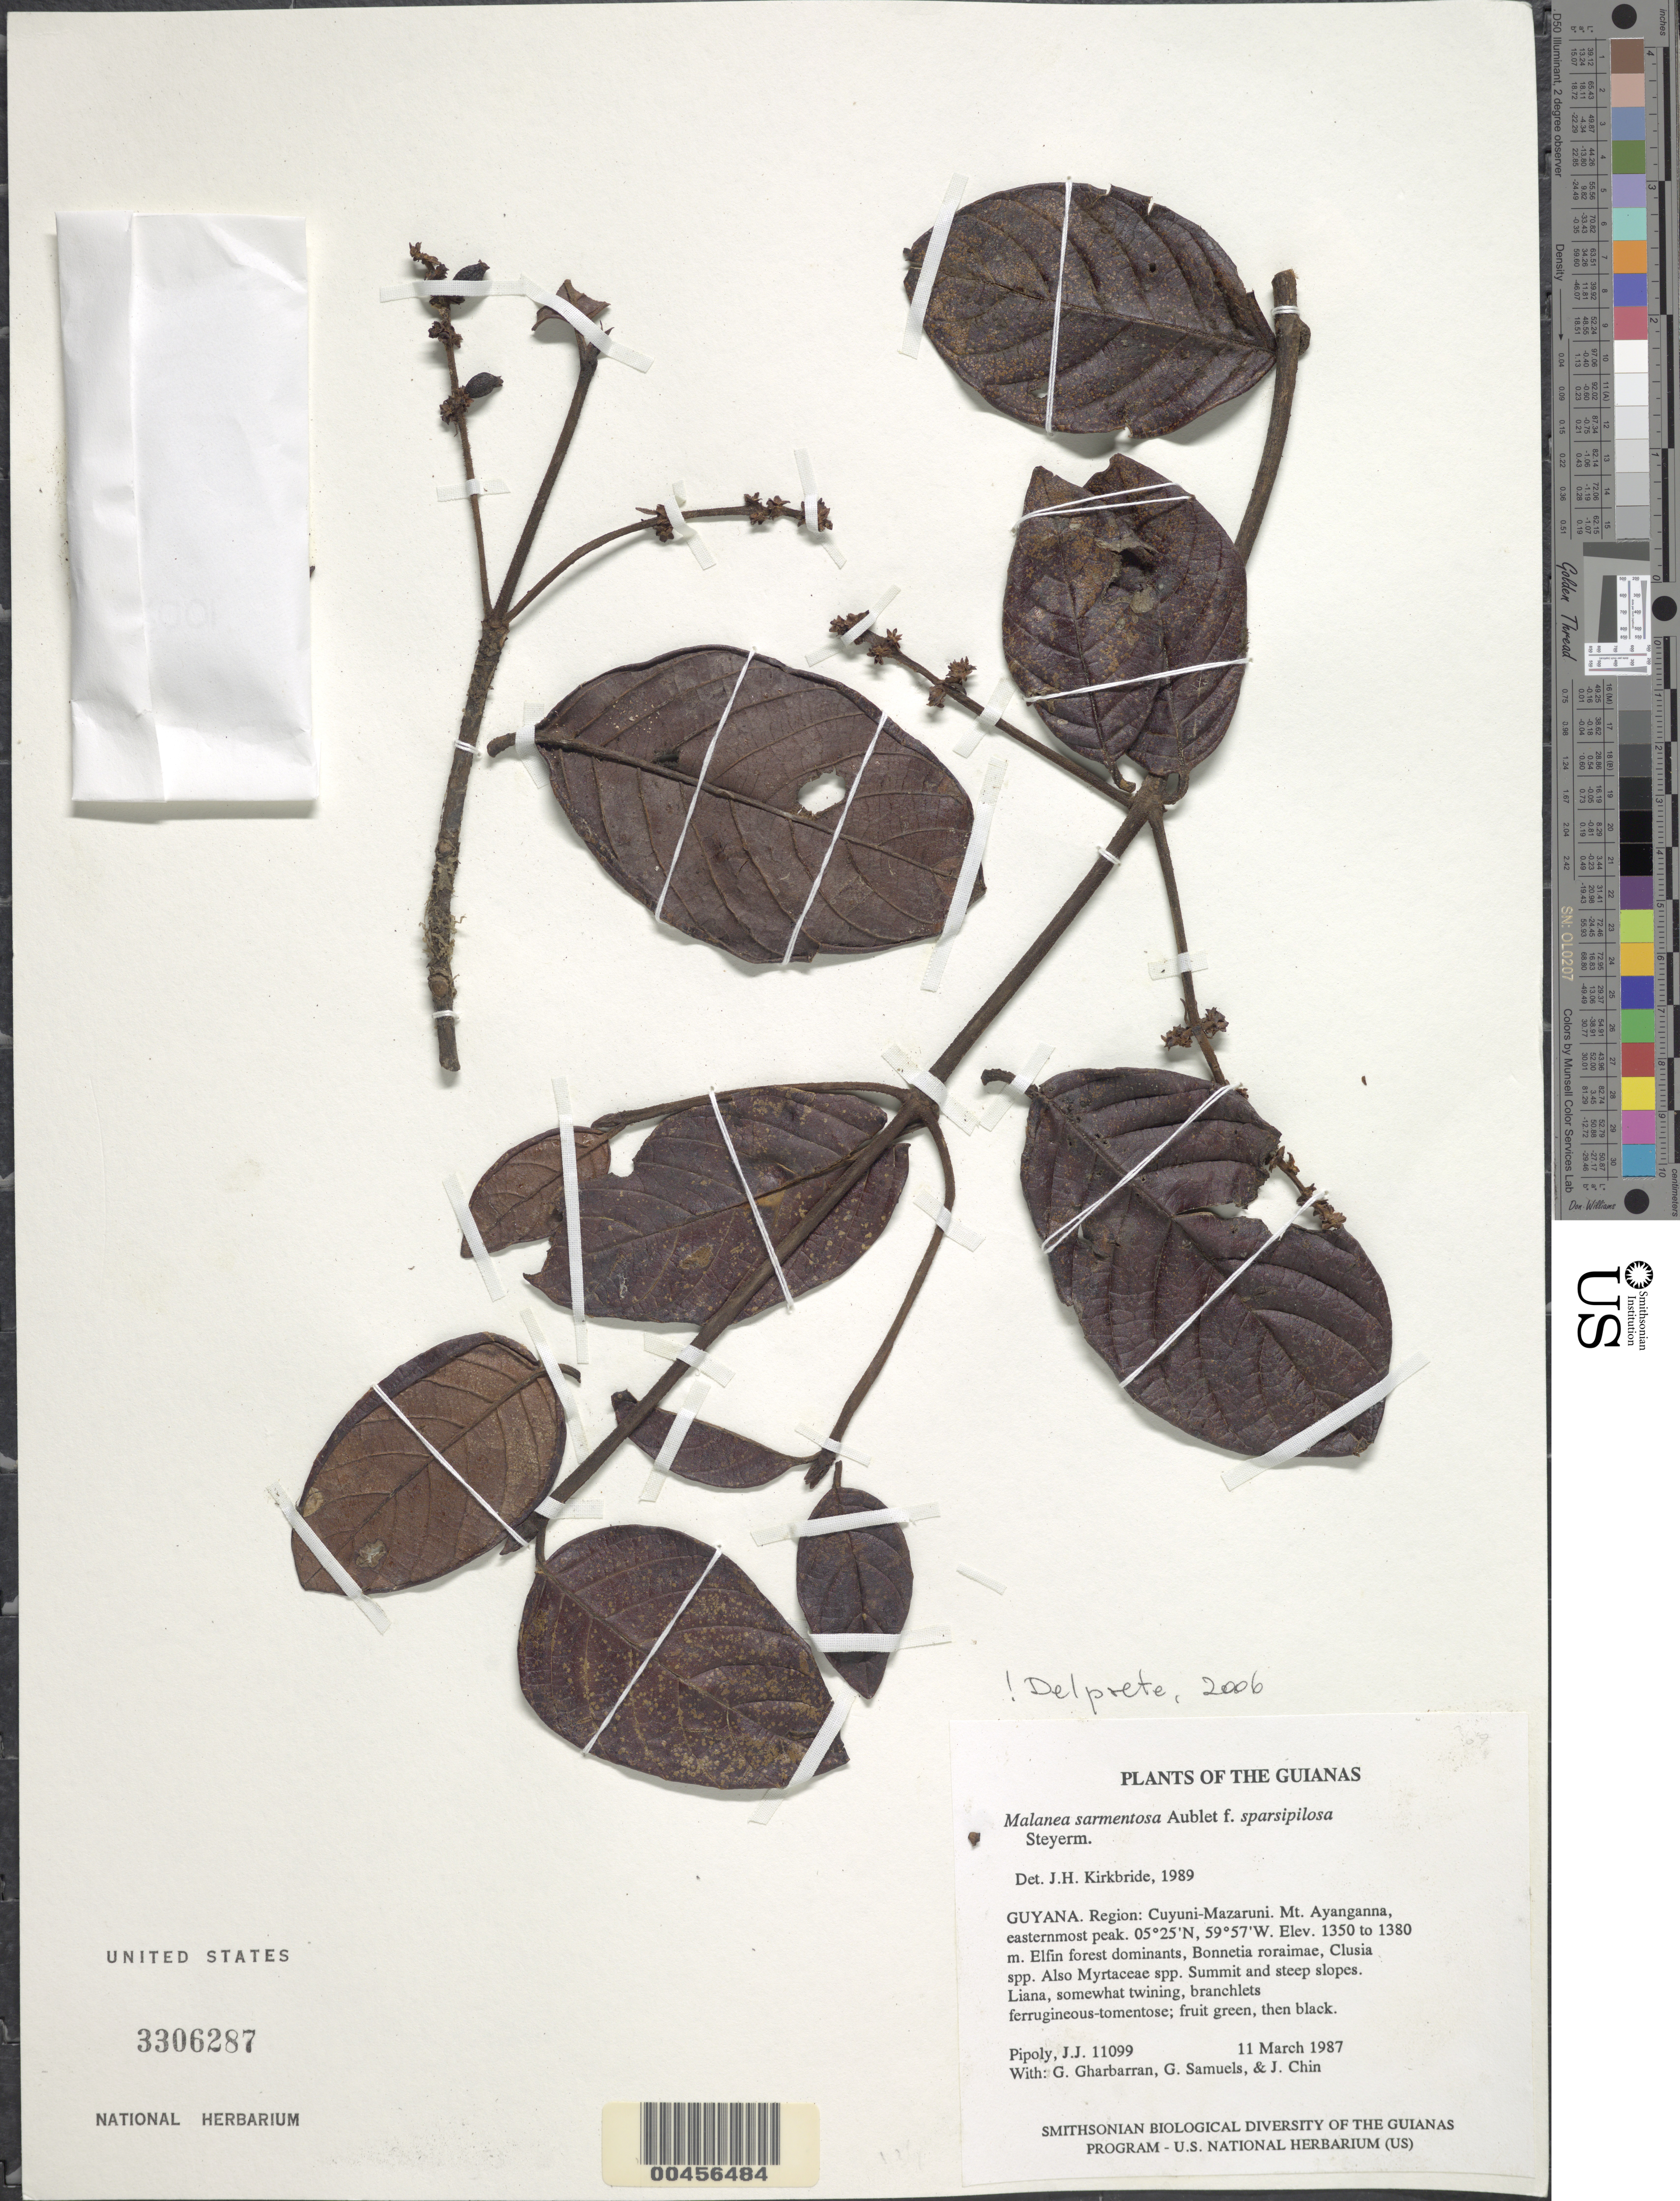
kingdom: Plantae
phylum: Tracheophyta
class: Magnoliopsida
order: Gentianales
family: Rubiaceae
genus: Malanea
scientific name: Malanea sarmentosa f. sparsipilosa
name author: Steyerm.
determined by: Delprete, P. G., Herb. de Guyane Cay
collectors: J. J. Pipoly, G. Gharbarran, G. Samuels & J. Chin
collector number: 11099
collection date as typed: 11 March 1987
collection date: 1987-03-11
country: Guyana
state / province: Cuyuni-Mazaruni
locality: Mt. Ayanganna, easternmost peak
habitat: Summit and steep slopes. Elfin forest dominated by Bonnetia roraimae, Clusia spp., various Myrtaceae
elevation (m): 1350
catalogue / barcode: US 3306287